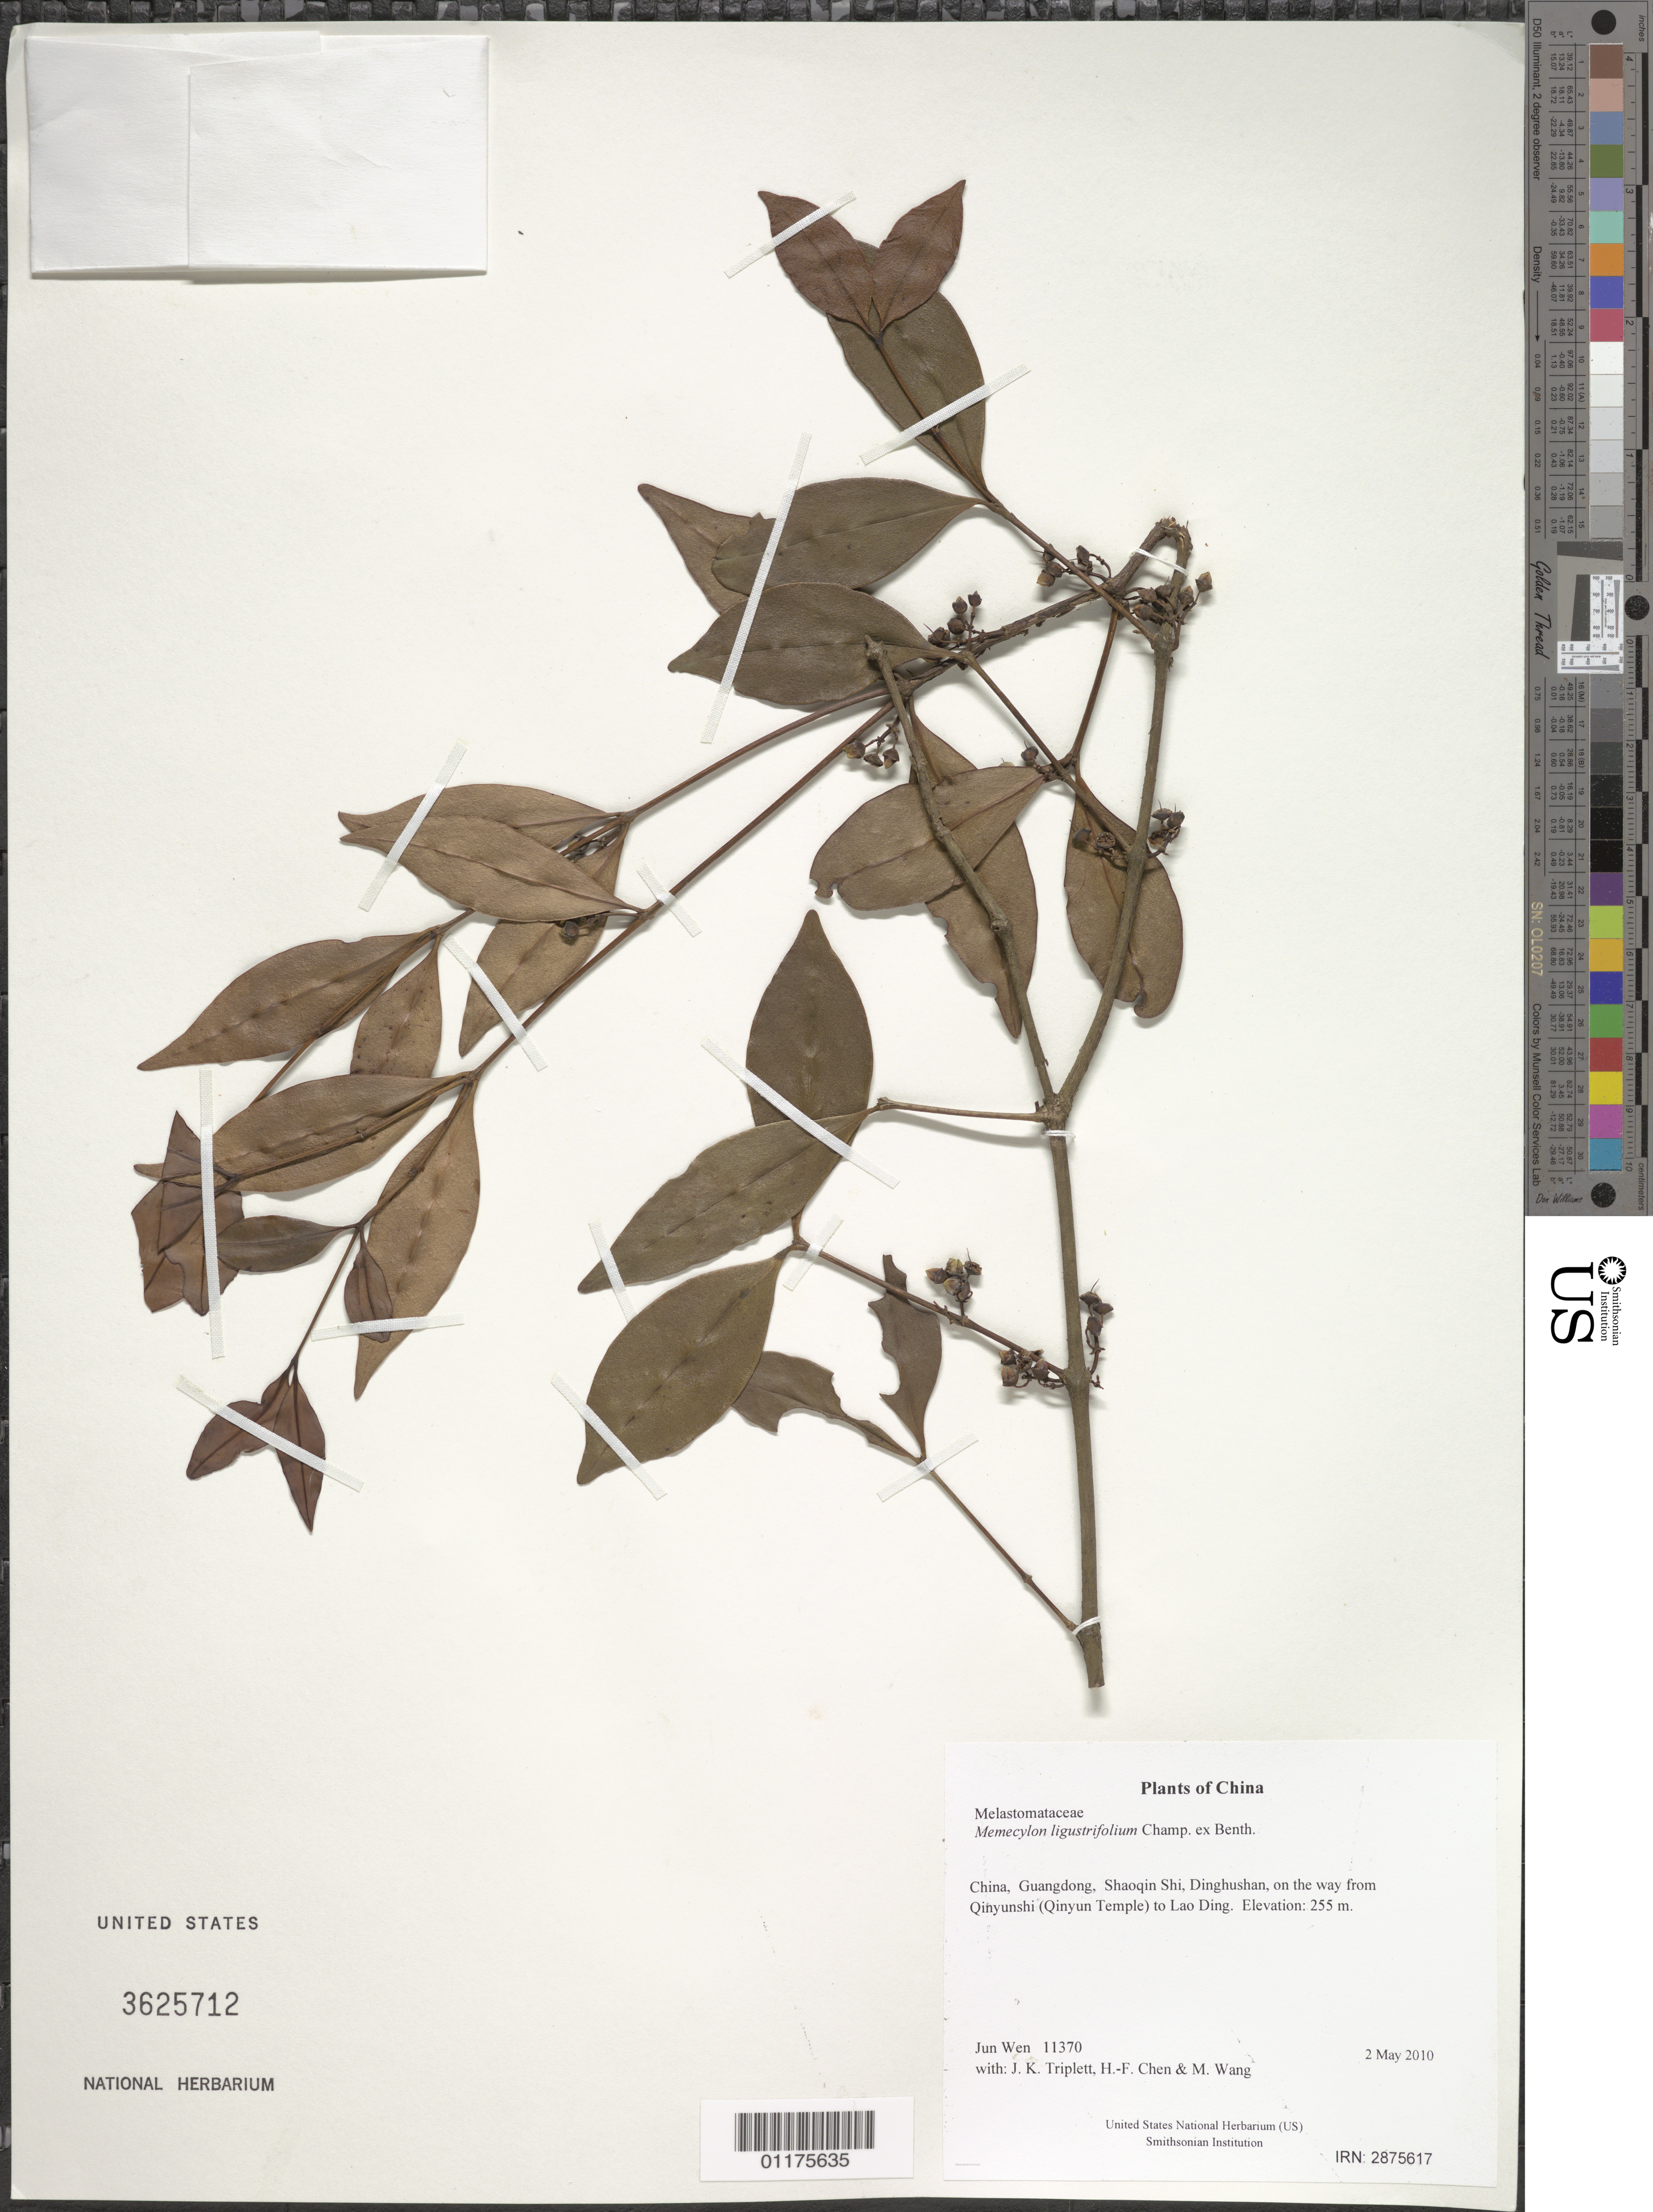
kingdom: Plantae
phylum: Tracheophyta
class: Magnoliopsida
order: Myrtales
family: Melastomataceae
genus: Memecylon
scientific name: Memecylon ligustrifolium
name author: Champ. ex Benth.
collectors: J. Wen, J. K. Triplett, H.-F. Chen & M. Wang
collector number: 11370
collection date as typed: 2 May 2010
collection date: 2010-05-02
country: China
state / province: Guangdong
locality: Shaoqin Shi, Dinghushan, on the way from Qinyunshi (Qinyun Temple) to Lao Ding.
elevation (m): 255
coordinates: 23 09.575 N, 112 31.817 E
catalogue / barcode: US 3625712